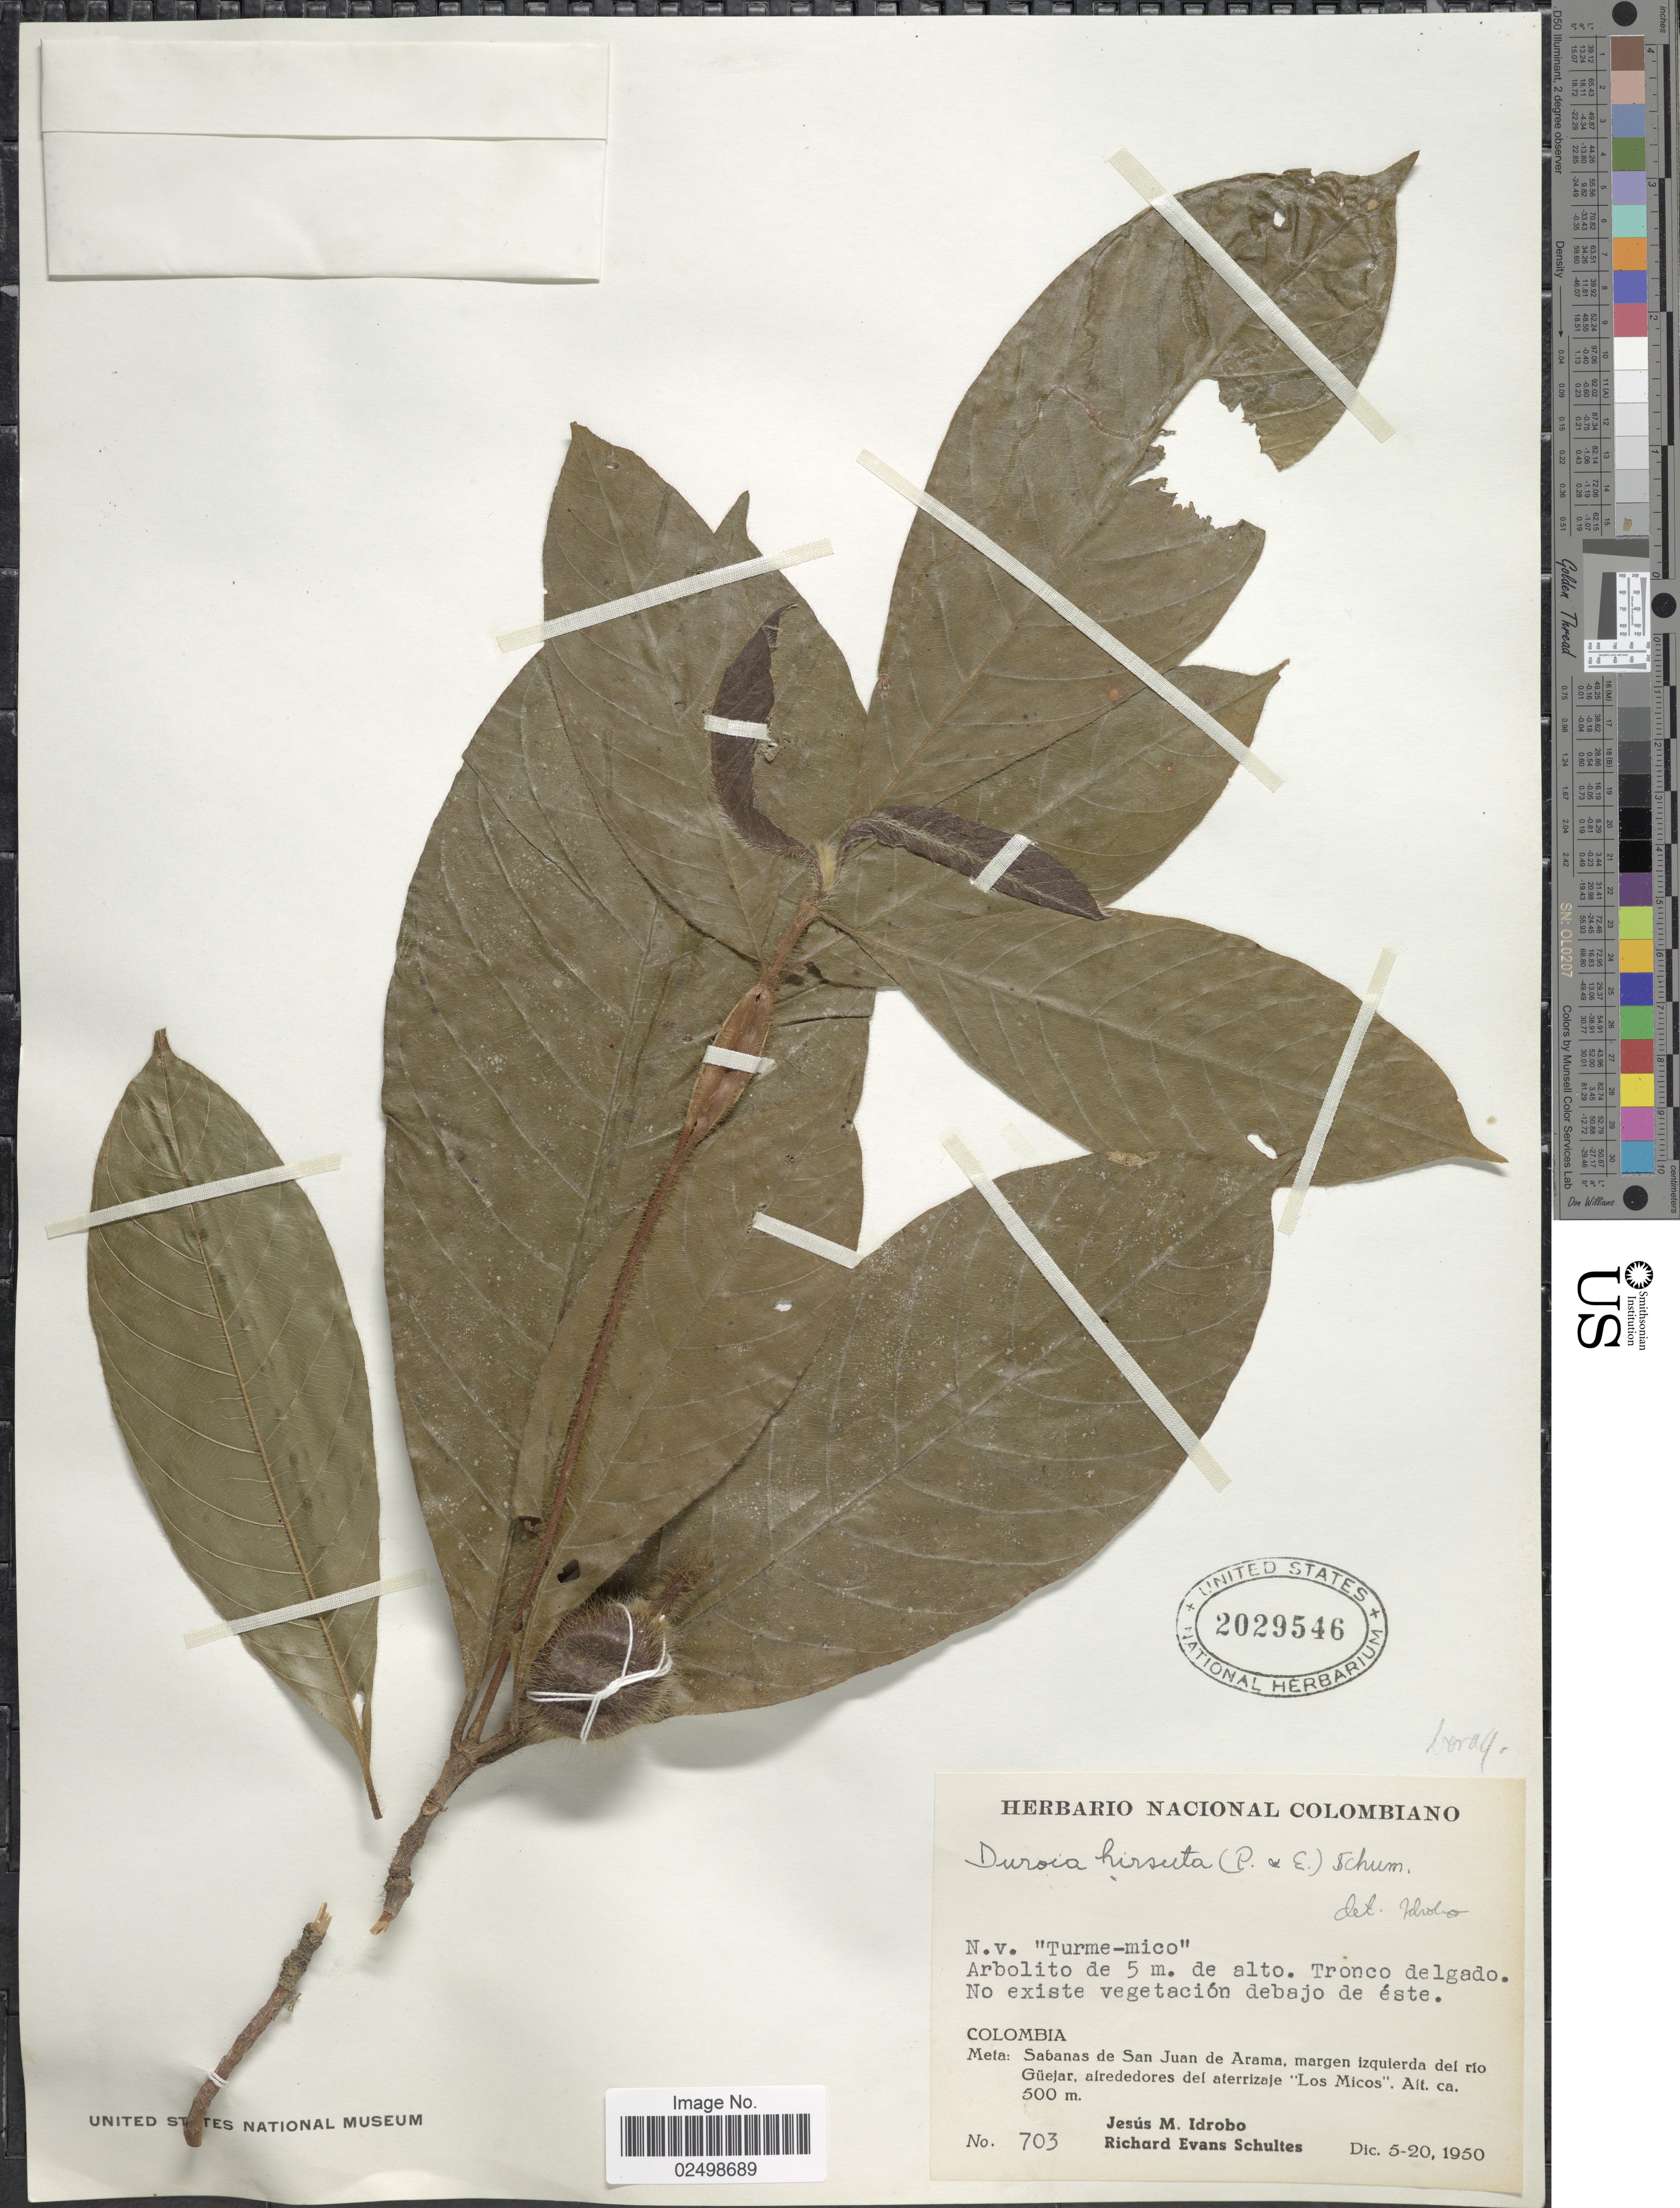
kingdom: Plantae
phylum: Tracheophyta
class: Magnoliopsida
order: Gentianales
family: Rubiaceae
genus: Duroia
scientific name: Duroia hirsuta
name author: (Poepp.) K. Schum.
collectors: J. M. Idrobo & R. E. Schultes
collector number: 703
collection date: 1950-12-05/1950-12-20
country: Colombia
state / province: Meta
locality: Sabanas de San Juan de Arama, margen izquierda del rio Guejar, alrededores del aterrizaje "Los Micos".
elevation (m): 500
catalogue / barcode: US 2029546